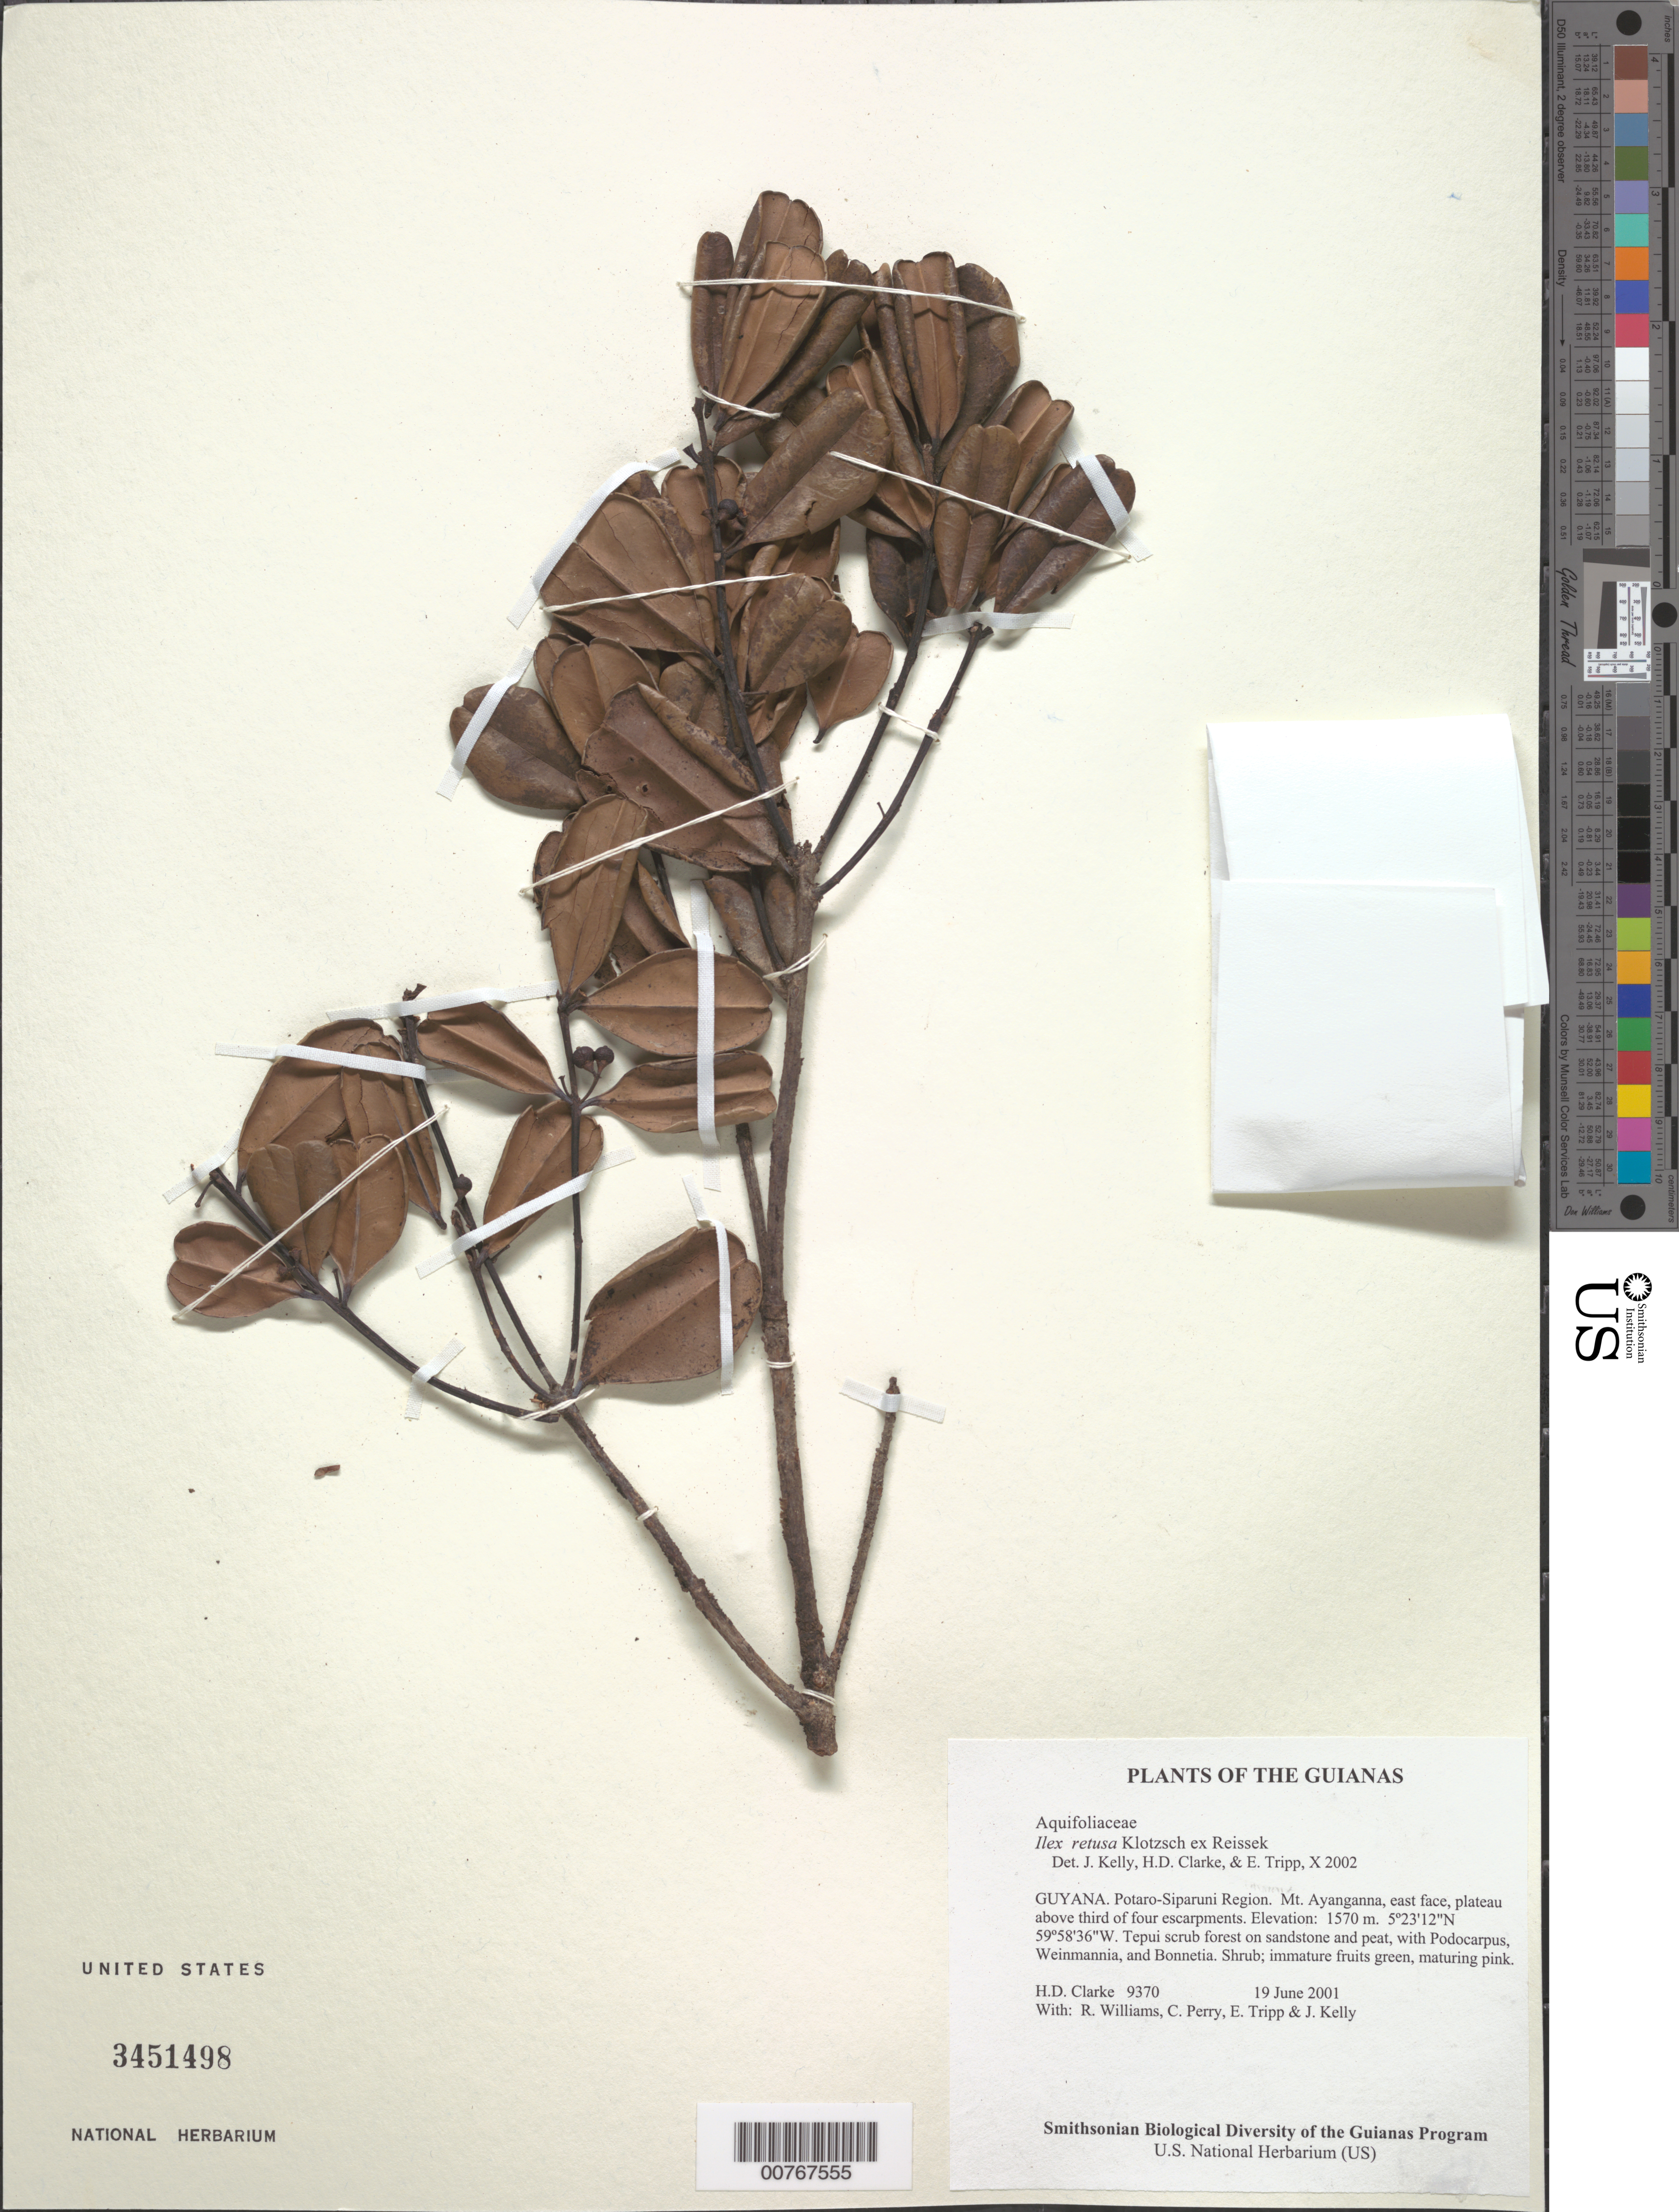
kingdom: Plantae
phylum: Tracheophyta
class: Magnoliopsida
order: Aquifoliales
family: Aquifoliaceae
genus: Ilex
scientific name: Ilex retusa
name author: Klotzsch ex Reissek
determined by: Kelly, J.; Clarke, H. D.; Tripp, E. A.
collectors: H. D. Clarke, R. Williams, C. Perry, E. Tripp & J. Kelly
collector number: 9370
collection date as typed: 19 June 2001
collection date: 2001-06-19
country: Guyana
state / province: Potaro-Siparuni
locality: Mt. Ayanganna, east face, plateau above third of four escarpments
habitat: Tepui scrub forest on sandstone and peat, with Podocarpus, Weinmannia, and Bonnetia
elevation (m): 1570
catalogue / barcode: US 3451498